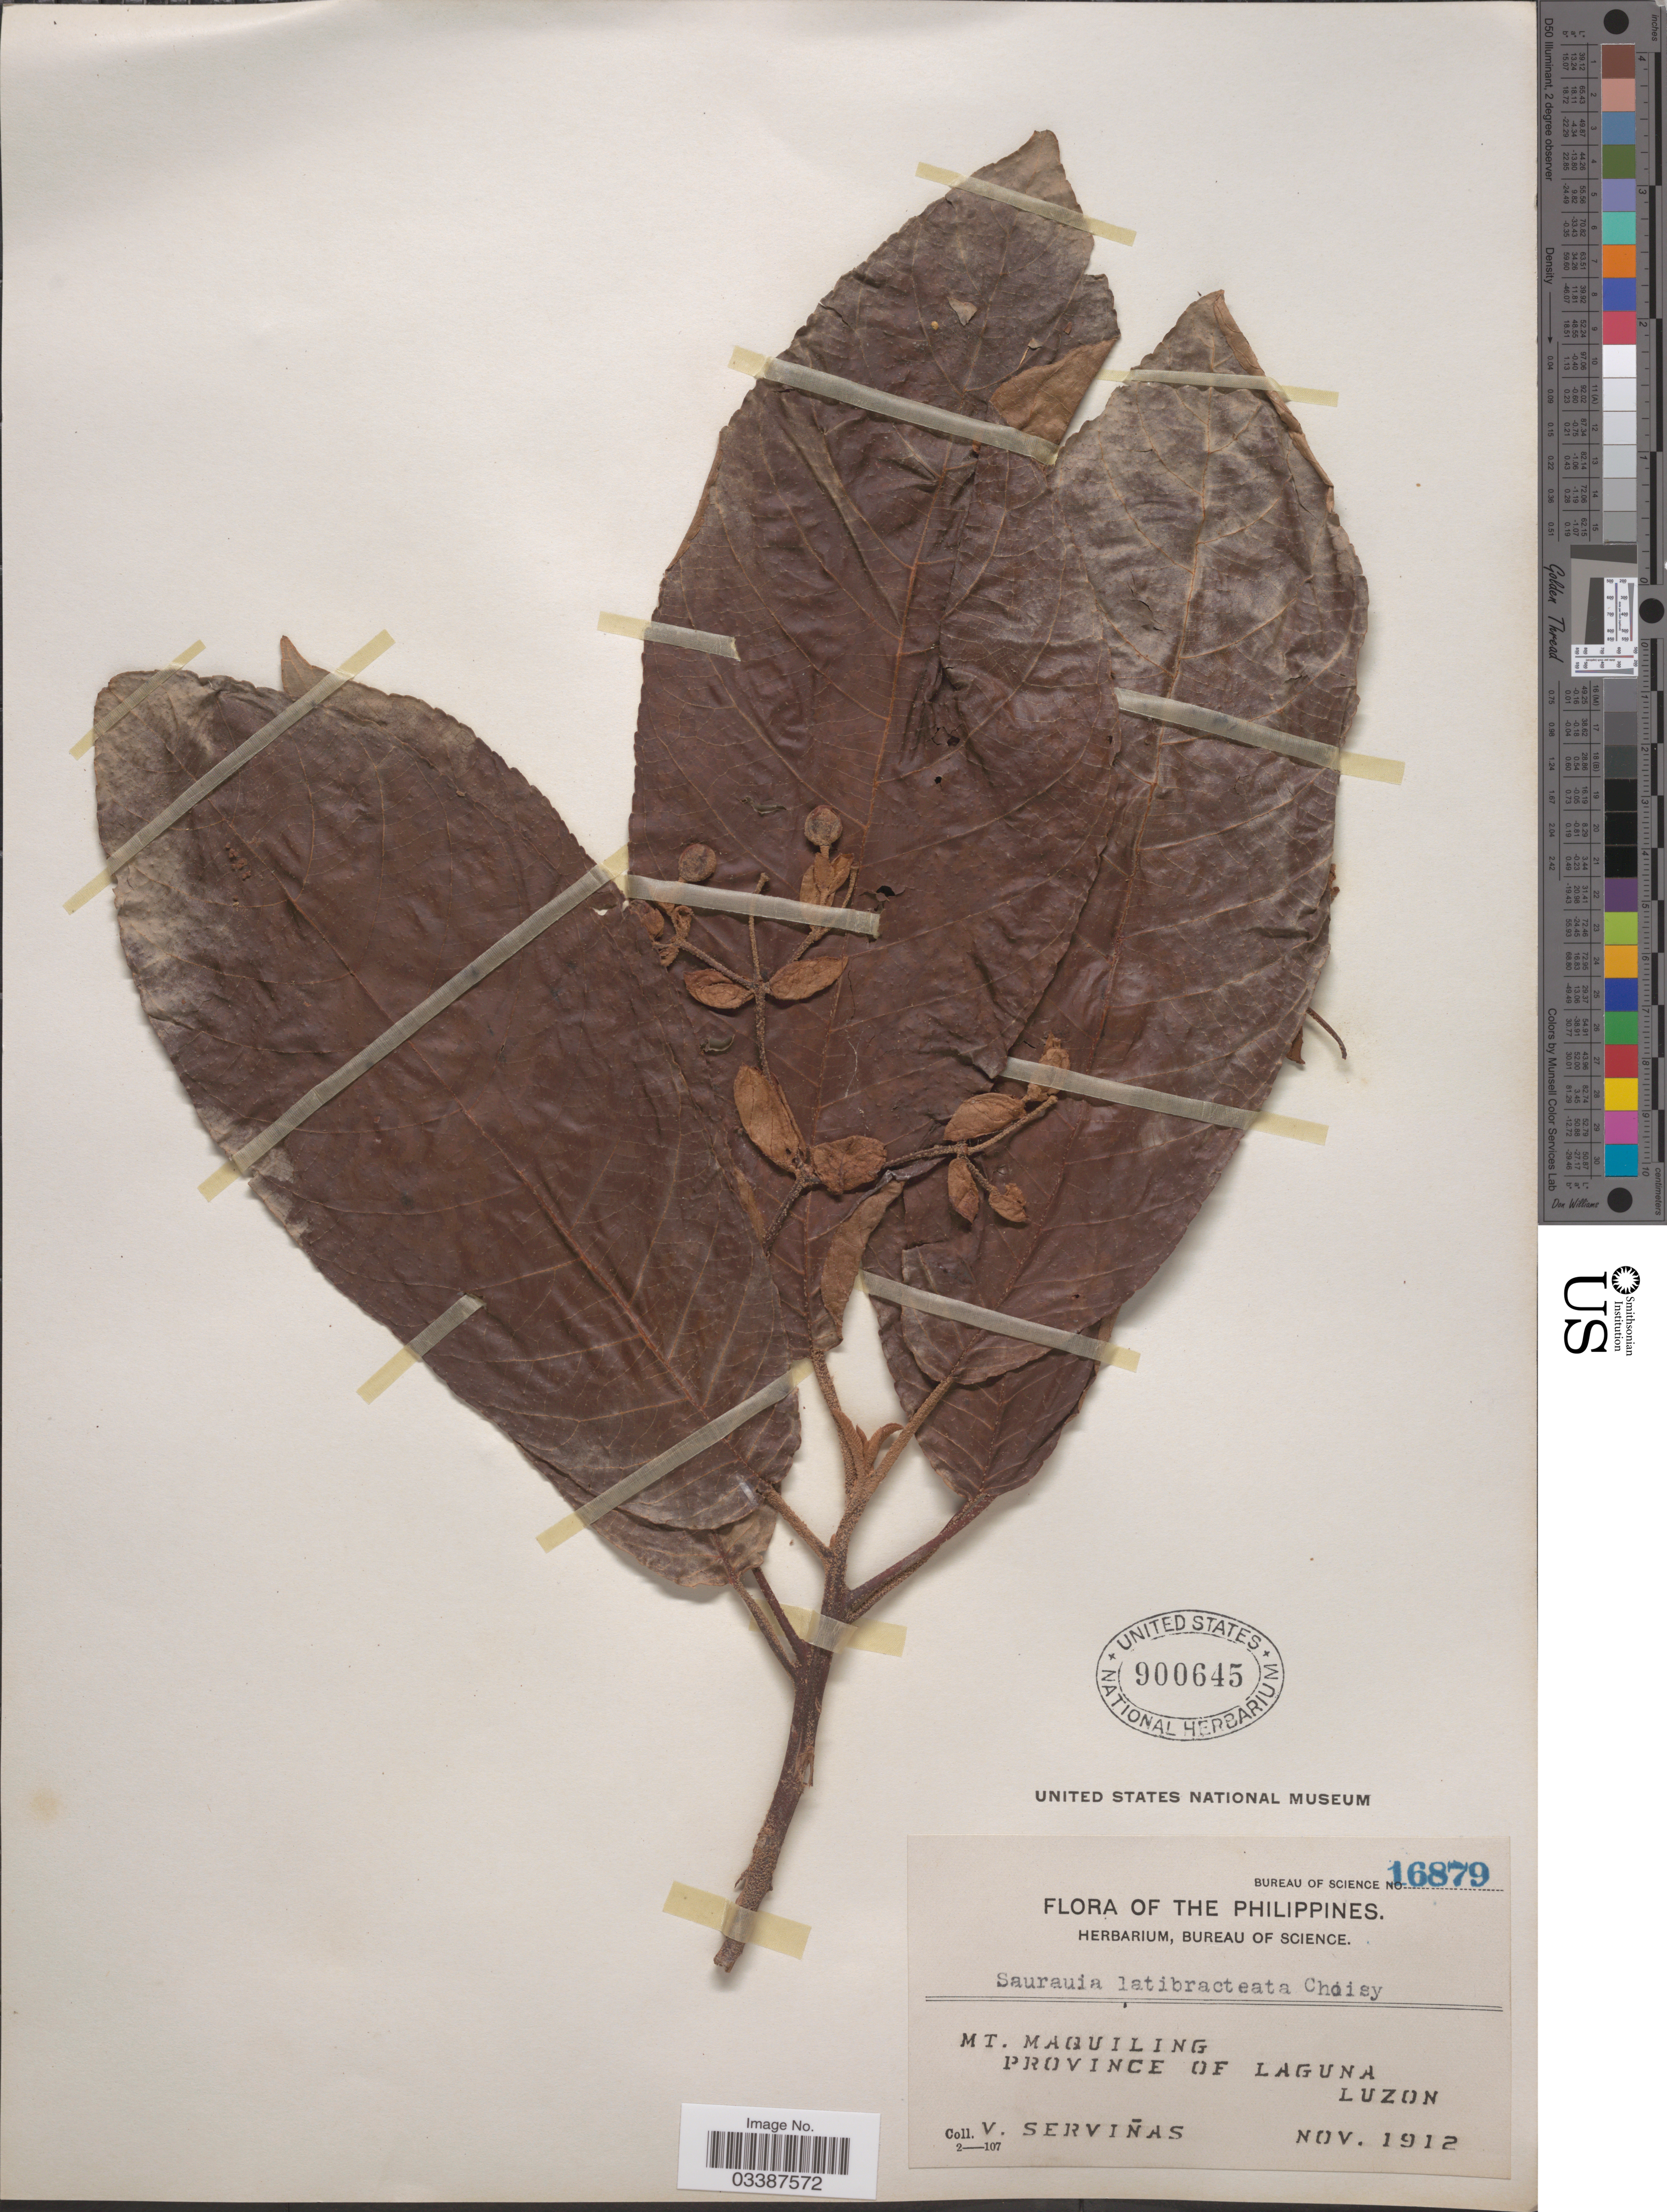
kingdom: Plantae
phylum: Tracheophyta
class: Magnoliopsida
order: Ericales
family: Actinidiaceae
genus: Saurauia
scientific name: Saurauia latibracteata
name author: Choisy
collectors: V. Servinas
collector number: Bureau of Science 16879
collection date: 1912-11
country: Philippines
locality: Mt. Maquiling, Province of Laguna, Luzon.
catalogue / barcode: US 900645